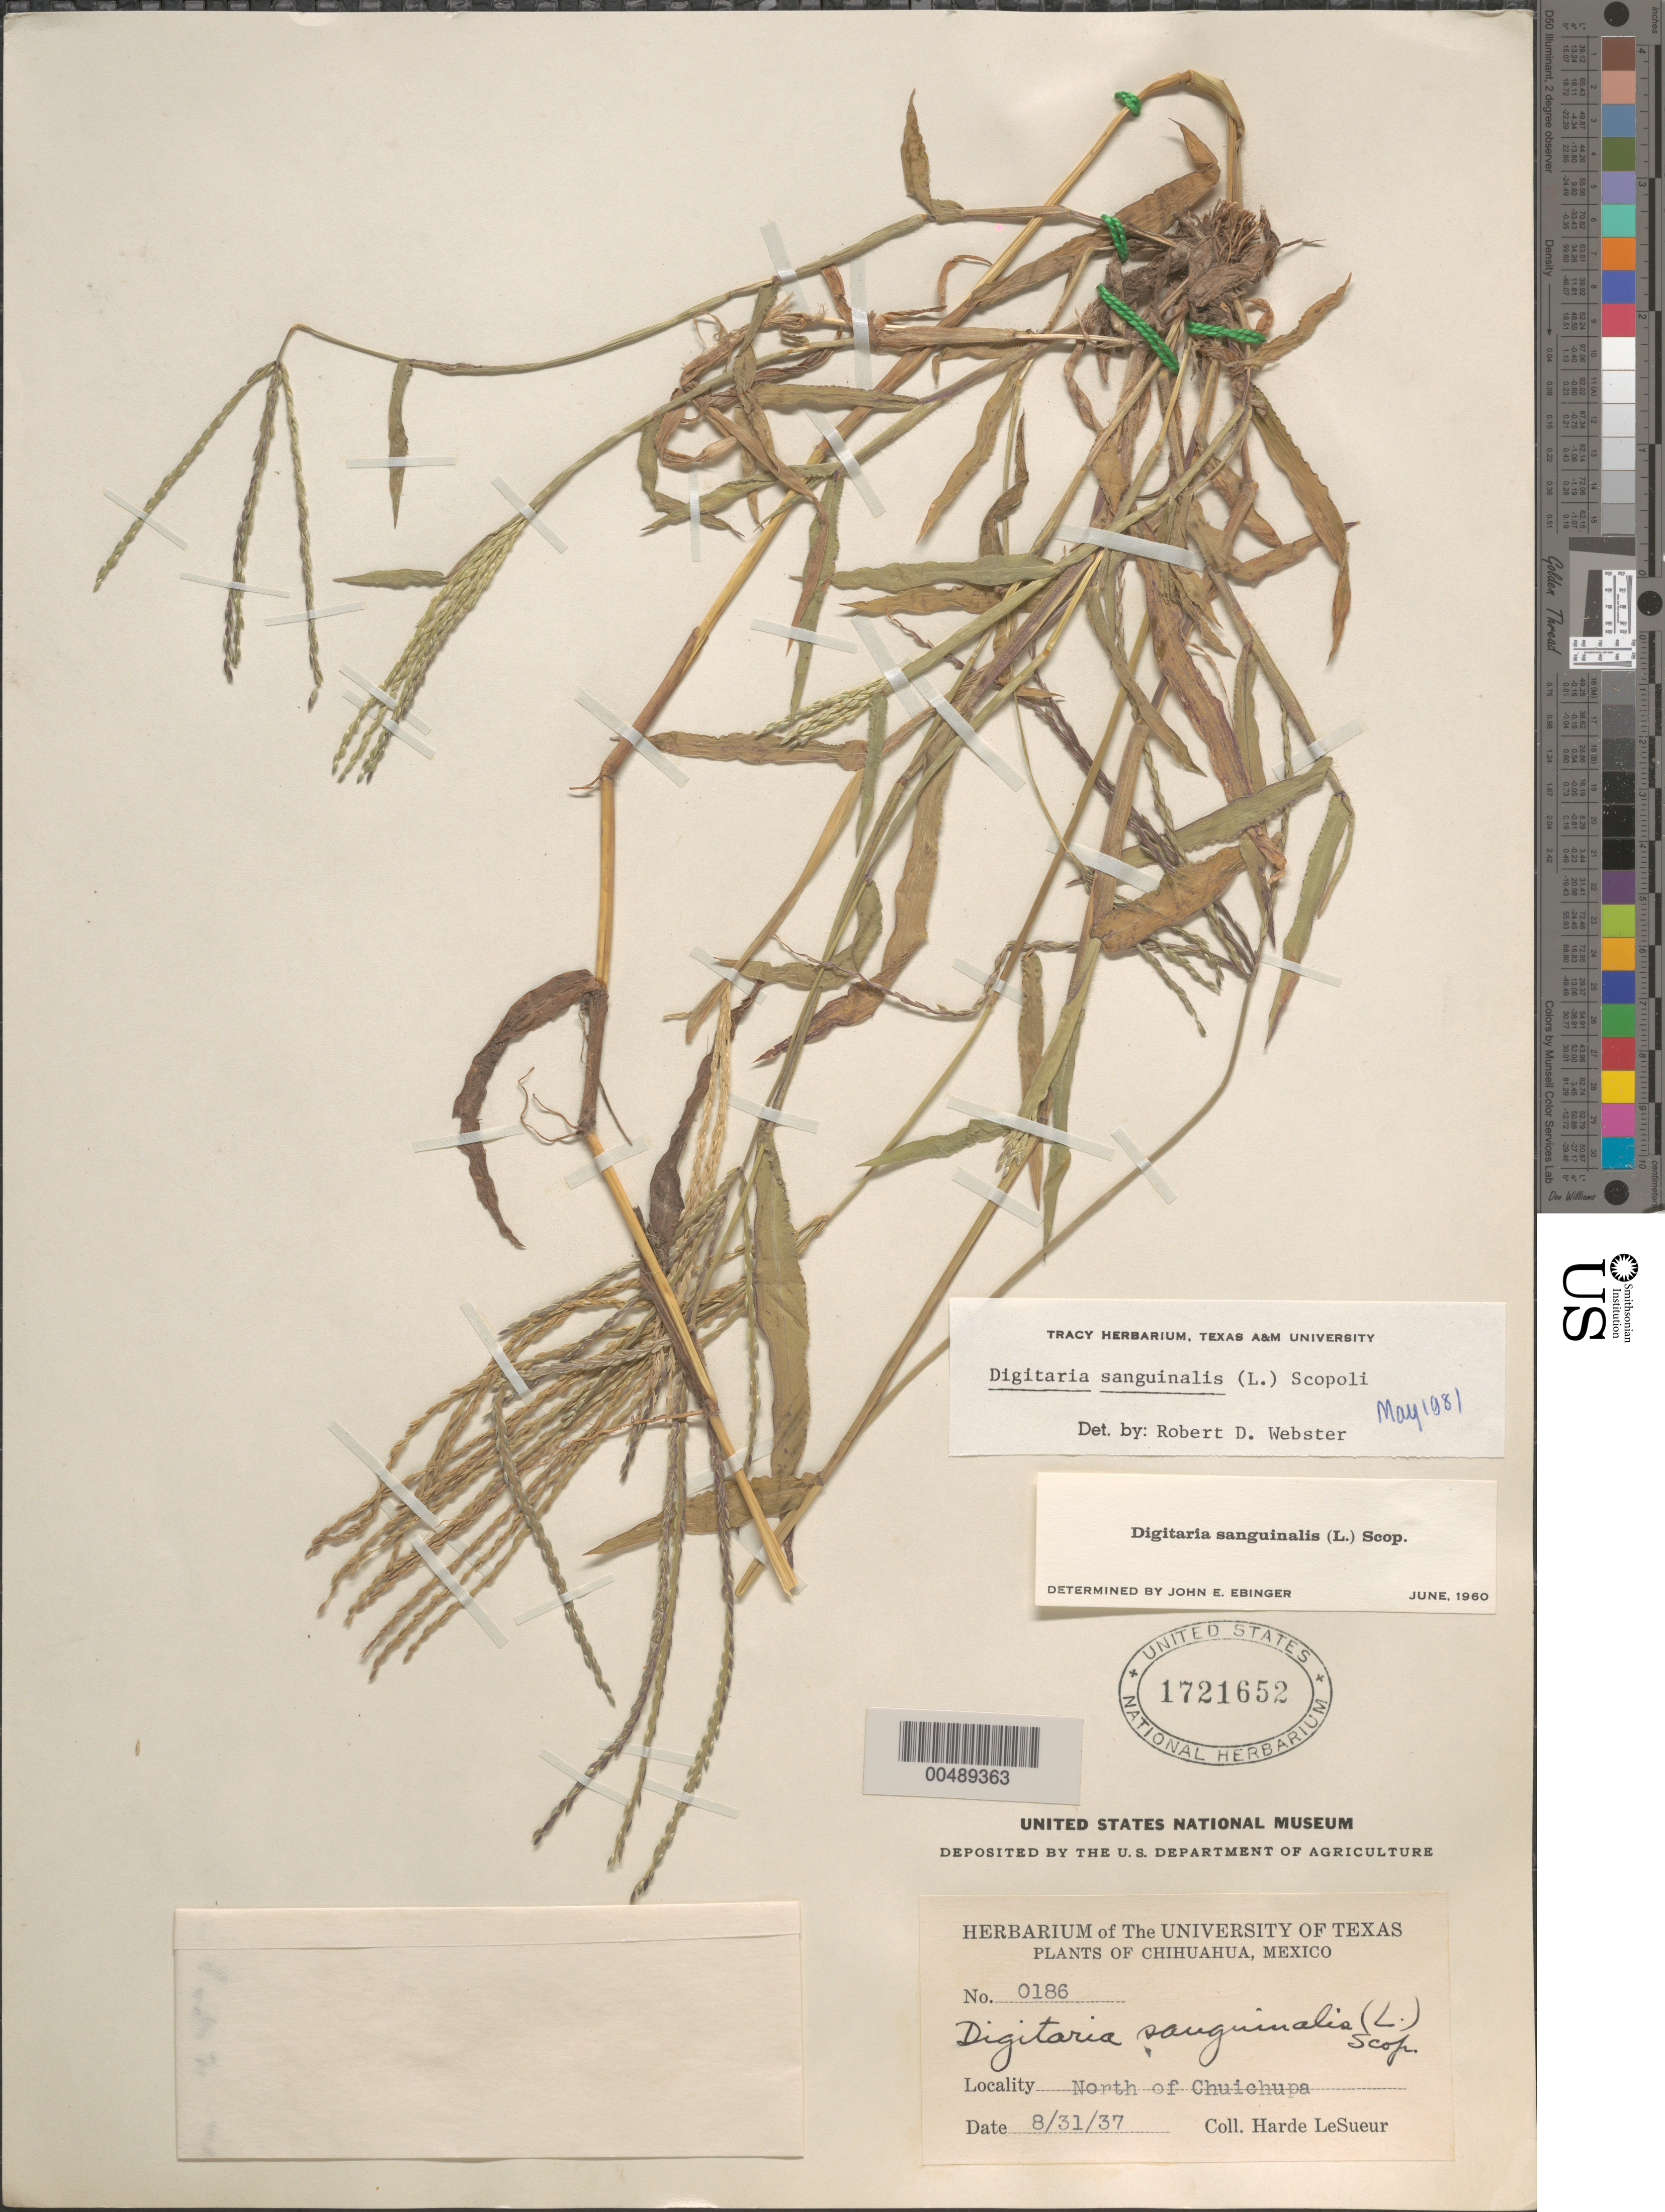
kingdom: Plantae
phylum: Tracheophyta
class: Liliopsida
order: Poales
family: Poaceae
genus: Digitaria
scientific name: Digitaria sanguinalis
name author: (L.) Scop.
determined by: Webster, Robert D.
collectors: D. H. LeSueur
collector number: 0186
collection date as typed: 31 Aug 1937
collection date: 1937-08-31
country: Mexico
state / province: Chihuahua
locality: N of Chuichupa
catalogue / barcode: US 1721652